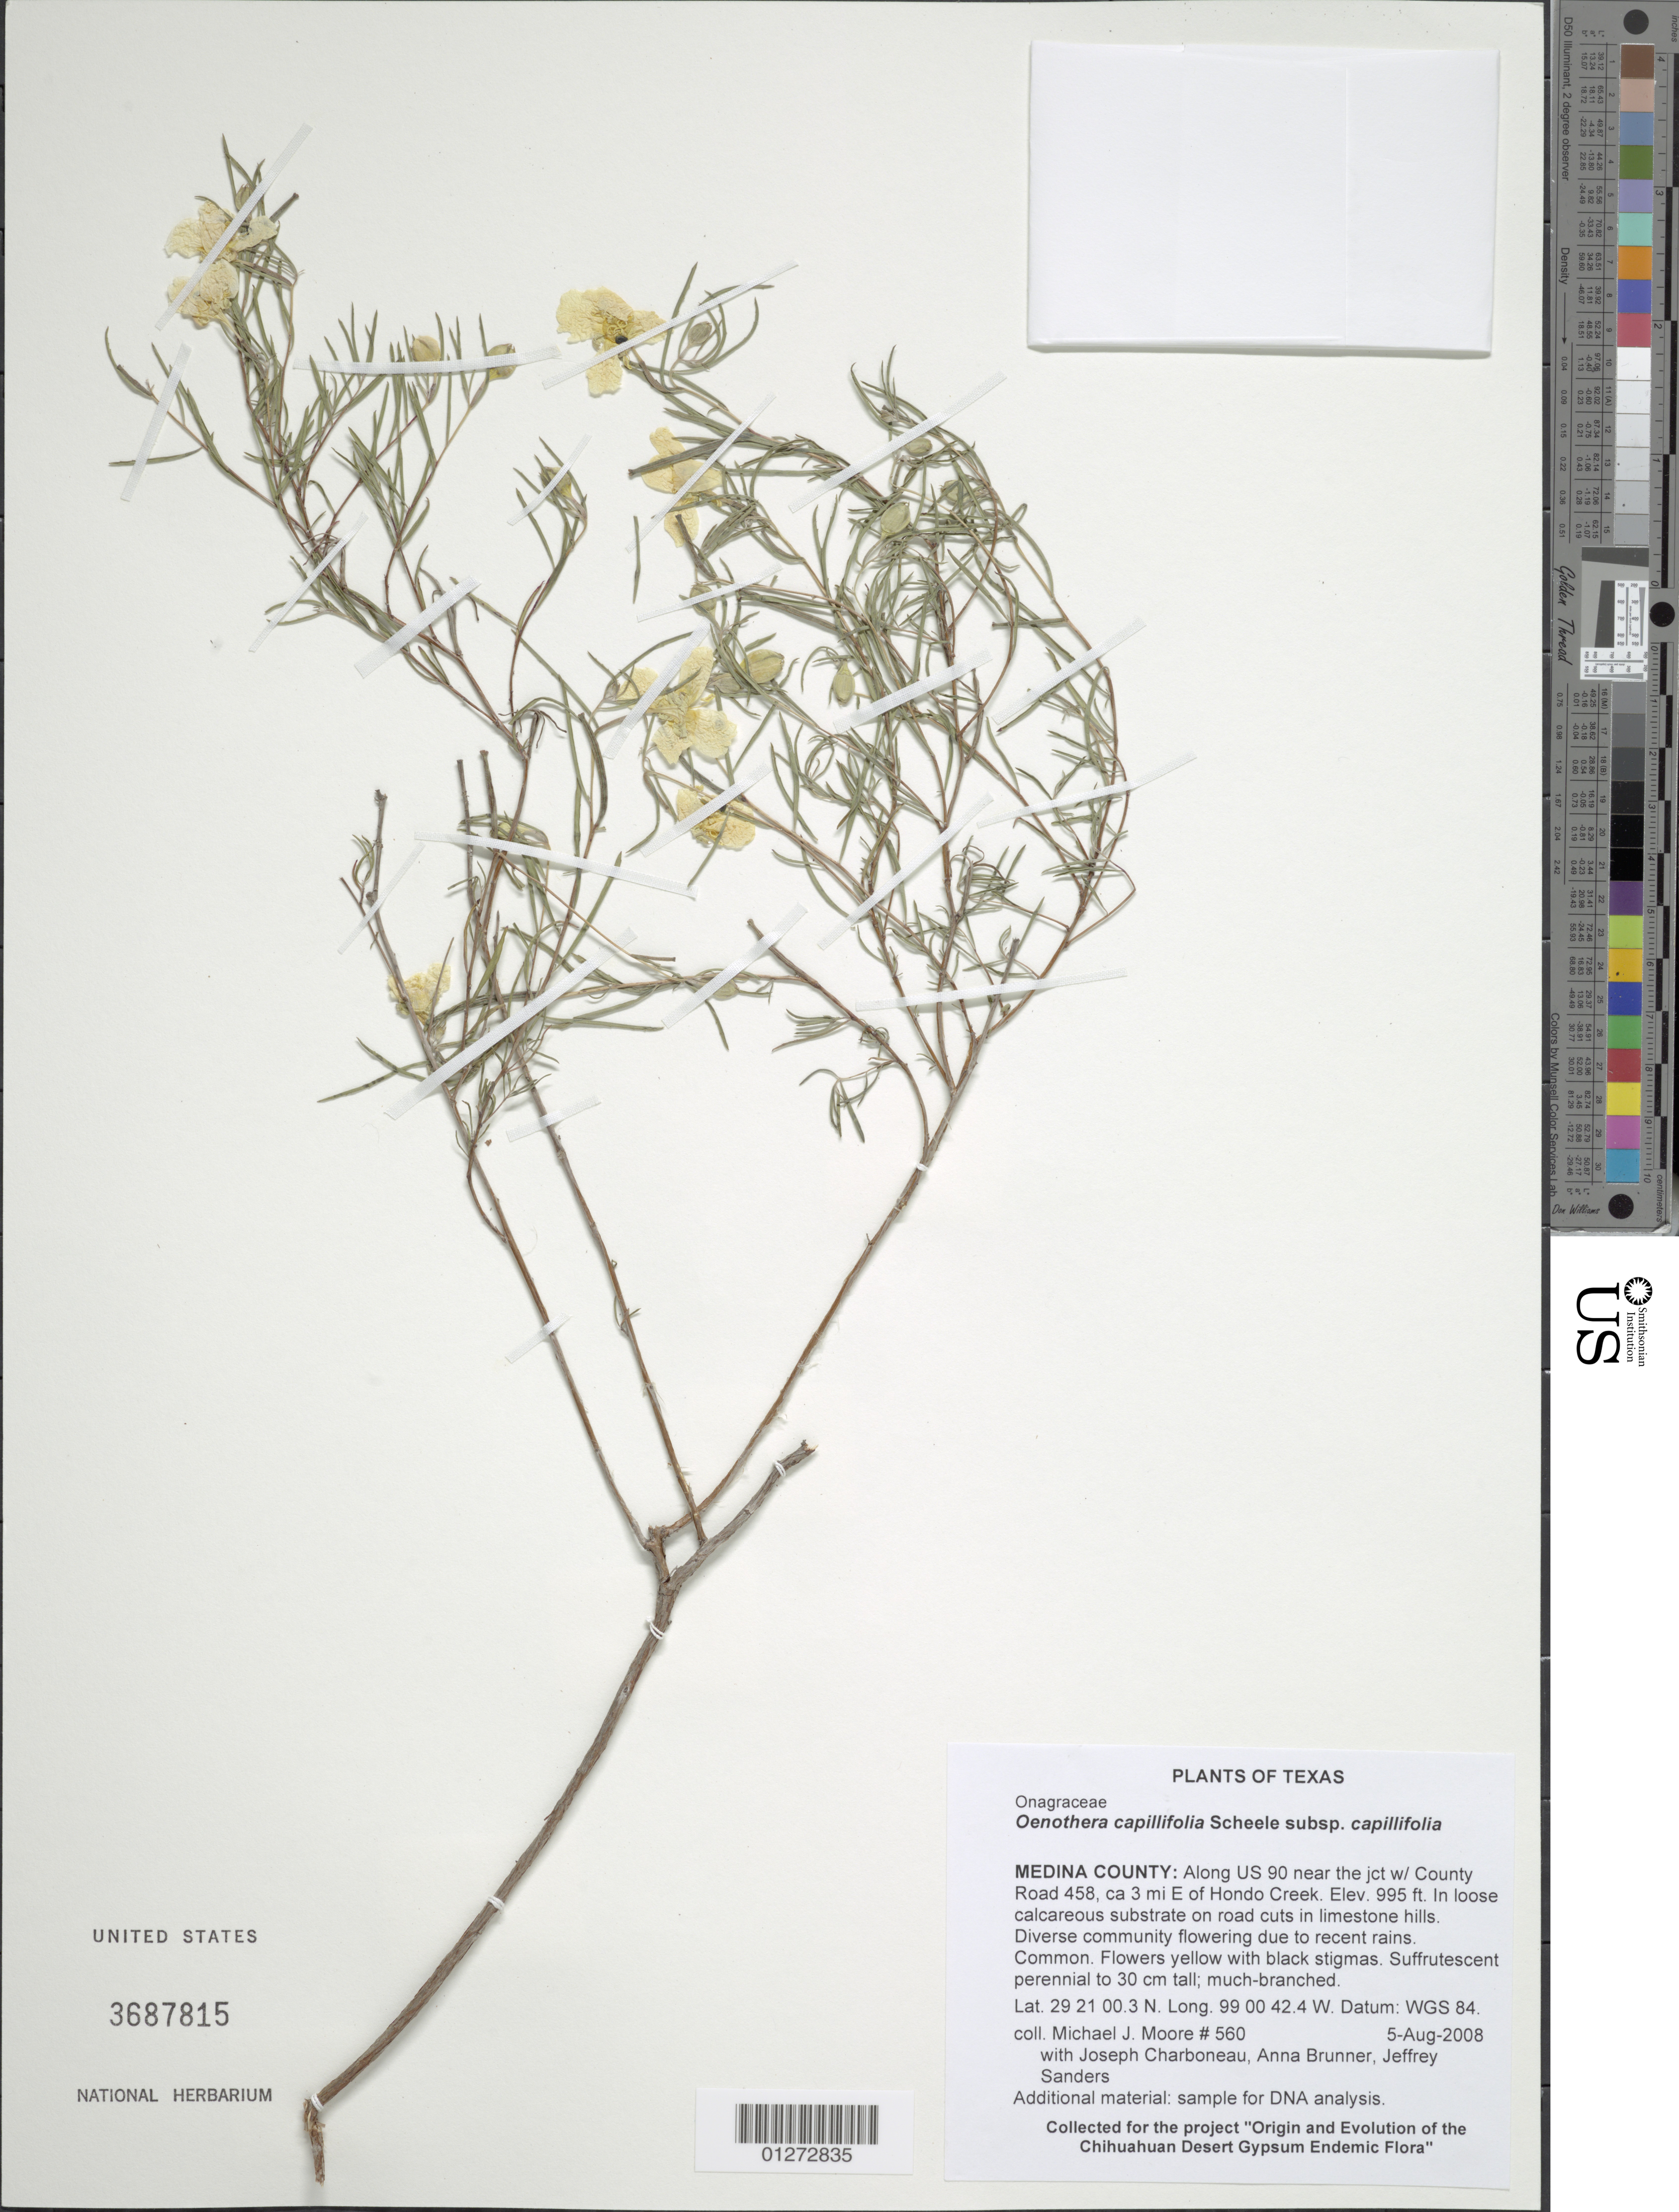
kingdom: Plantae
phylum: Tracheophyta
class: Magnoliopsida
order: Myrtales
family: Onagraceae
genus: Oenothera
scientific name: Oenothera capillifolia subsp. capillifolia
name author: Scheele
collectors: M. J. Moore, J. L. M. Charboneau, A. Brunner & J. Sanders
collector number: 560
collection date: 2004-08-04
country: United States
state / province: Texas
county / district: Medina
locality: Along US 90 near the jct w/ County Road 458, ca 3 mi E of Hondo Creek.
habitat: In loose calcareous substrate on road cuts in limestone hills. Diverse community flowering due to recent rains.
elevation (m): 303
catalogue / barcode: US 3687815